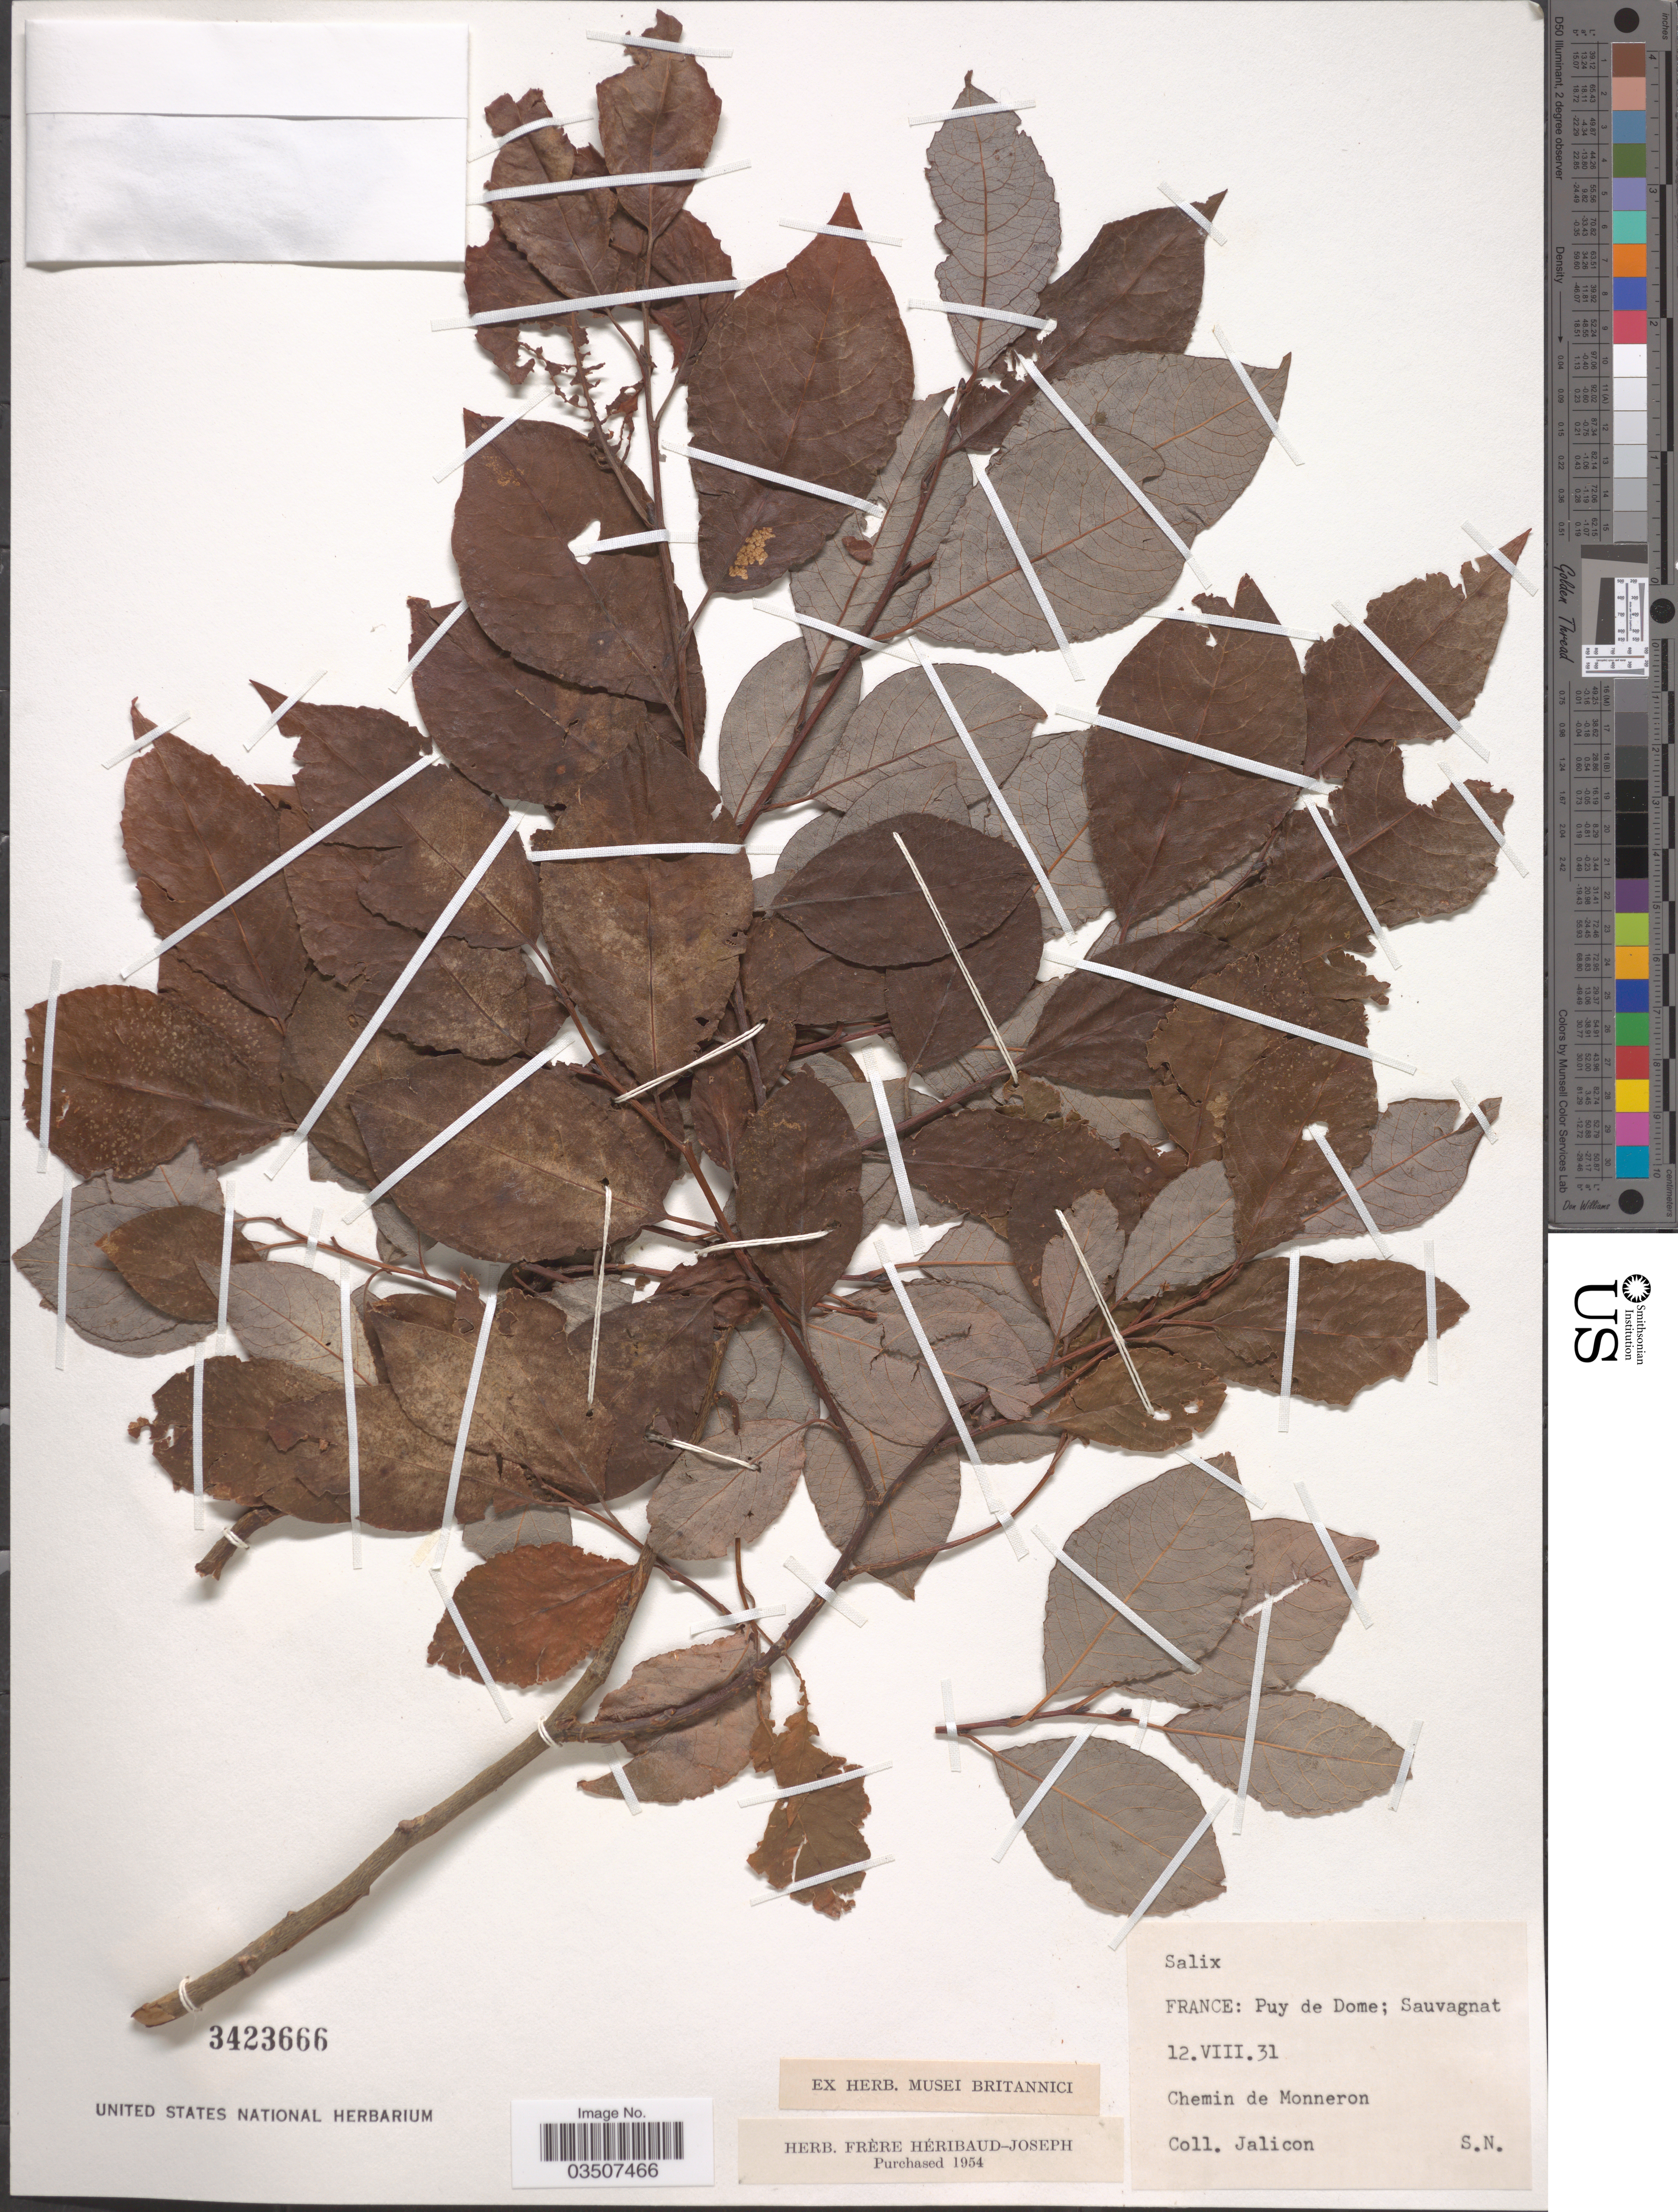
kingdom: Plantae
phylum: Tracheophyta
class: Magnoliopsida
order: Malpighiales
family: Salicaceae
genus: Salix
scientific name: Salix cordata x S. sericea Marshall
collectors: Jalicon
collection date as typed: Transcribed d/m/y: 12/8/31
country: France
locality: Puy de Dome; Sauvagnat. Chemin de Monneron.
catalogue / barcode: US 3423666